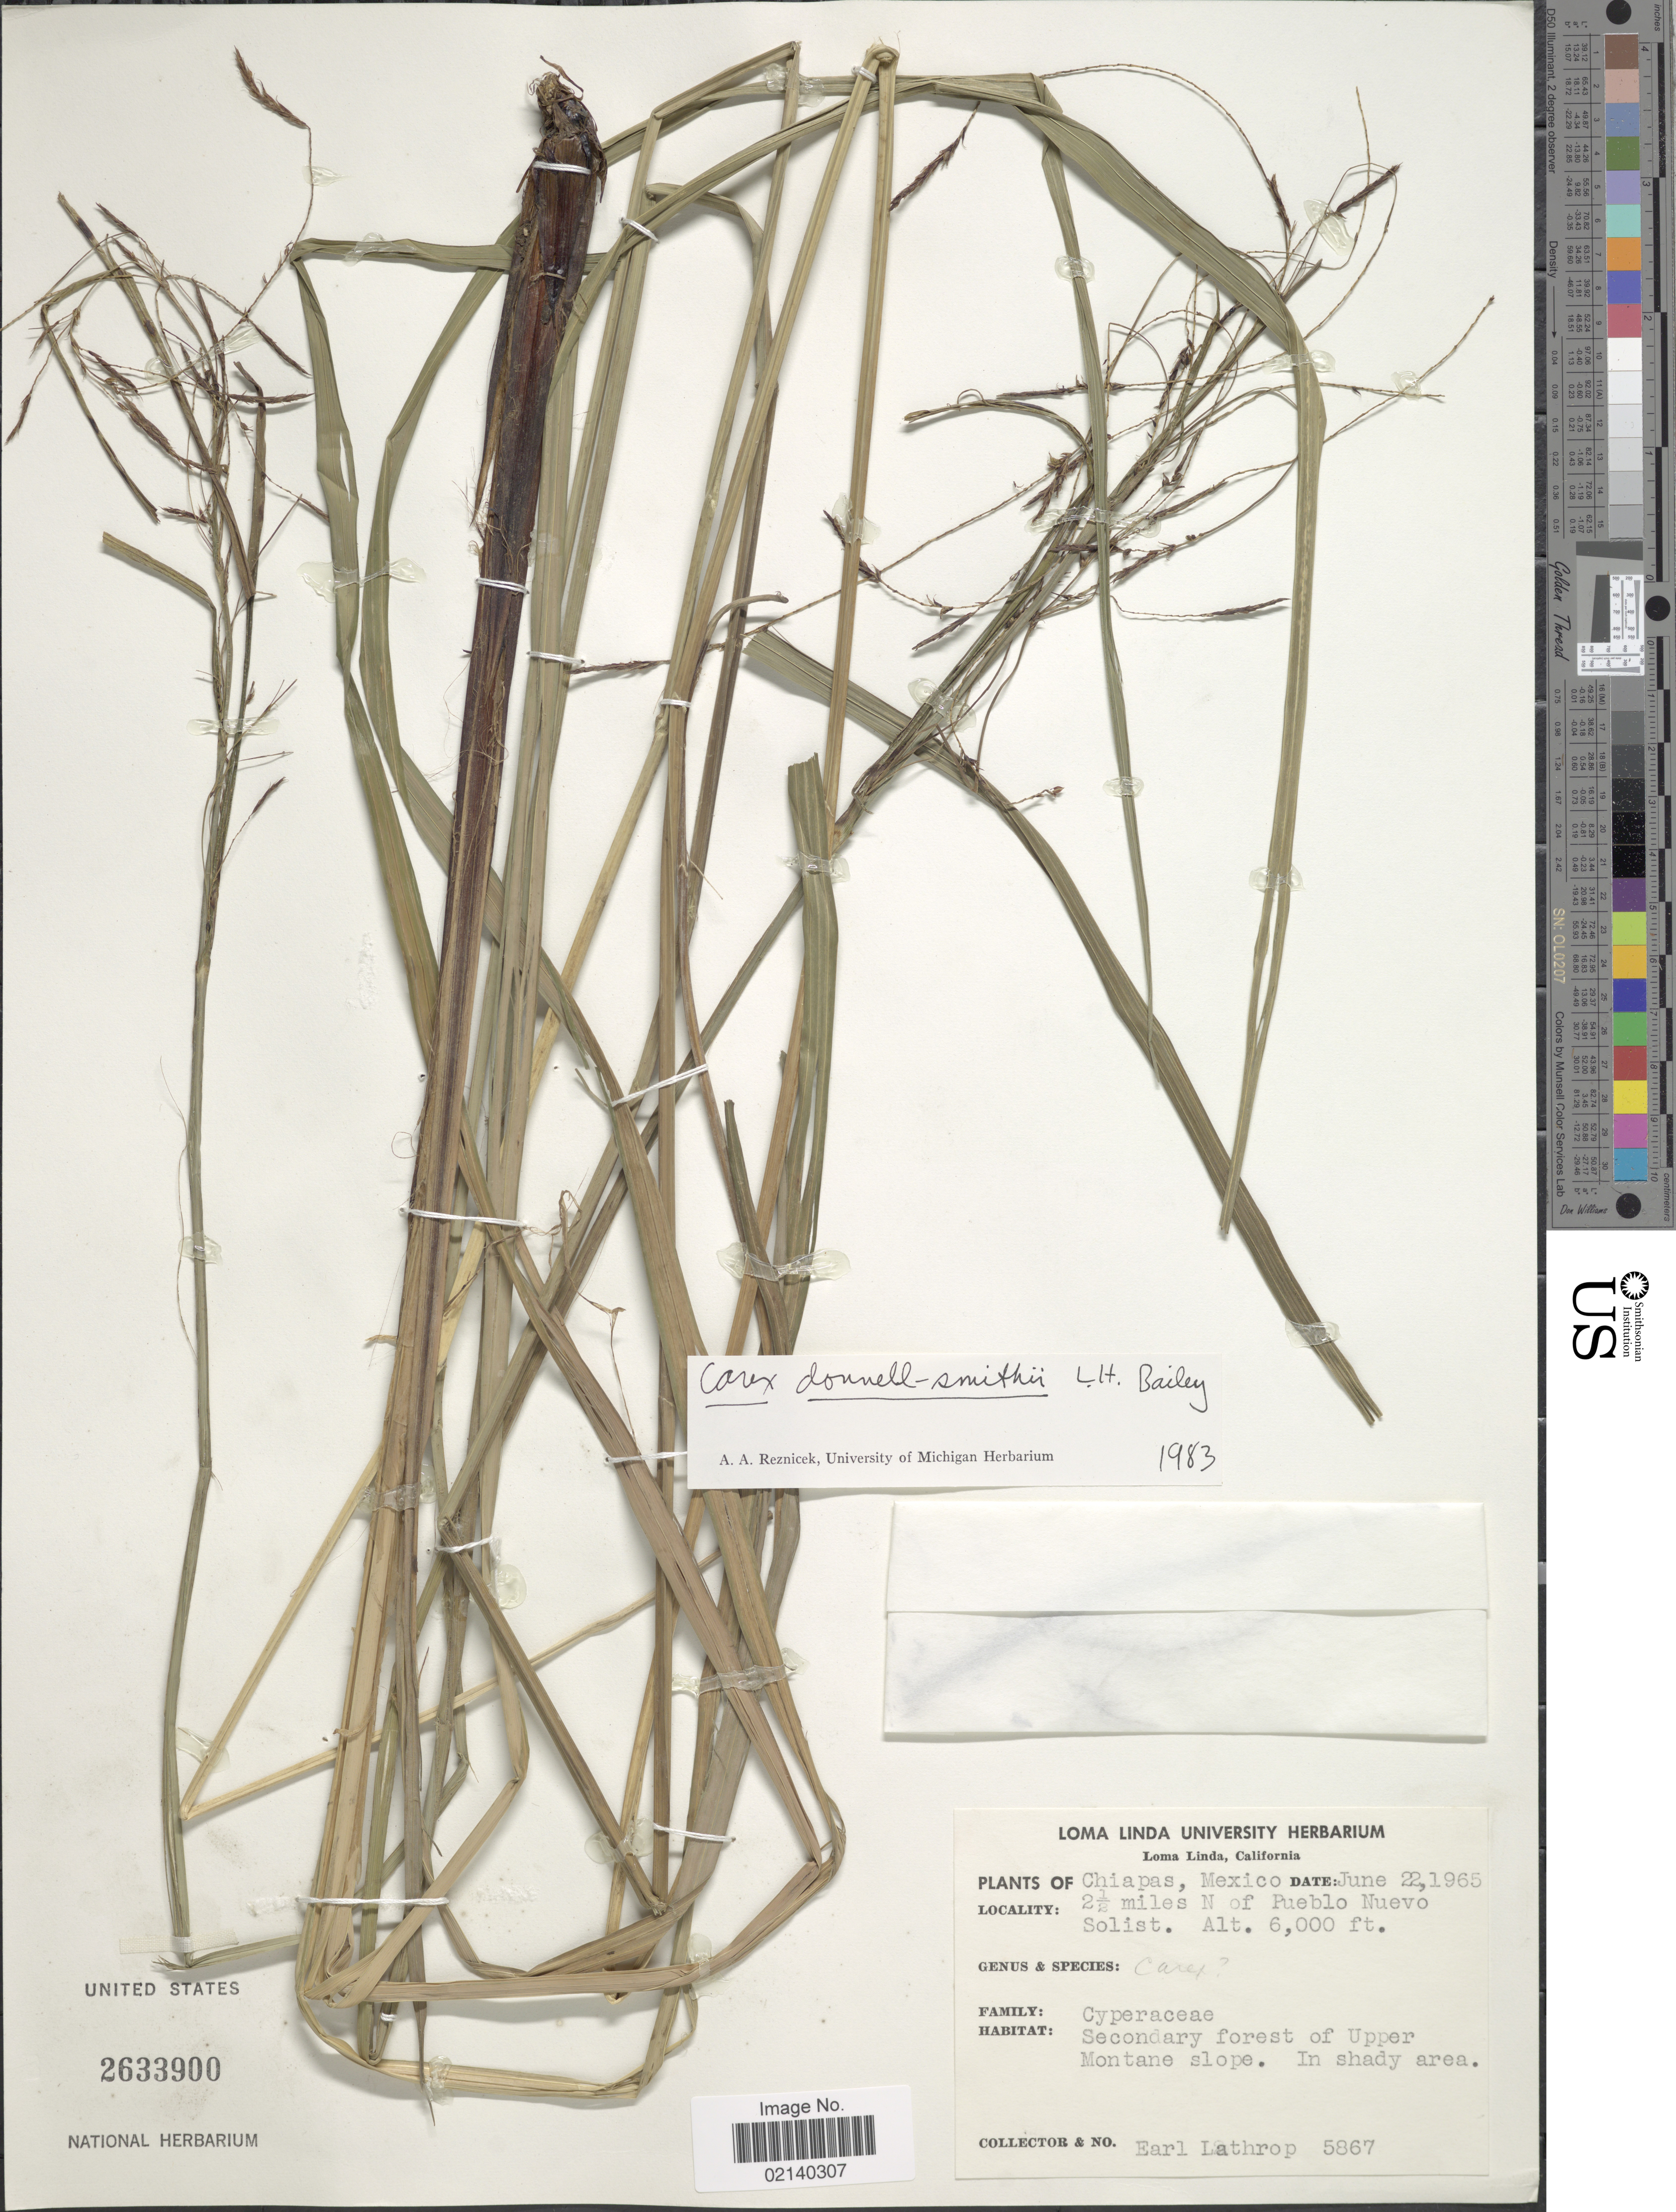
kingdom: Plantae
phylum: Tracheophyta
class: Liliopsida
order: Poales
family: Cyperaceae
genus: Carex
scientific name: Carex donnell-smithii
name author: L.H. Bailey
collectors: E. W. Lathrop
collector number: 5867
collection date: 1965-06-22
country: Mexico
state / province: Chiapas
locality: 2½ miles N of Pueblo Nuevo Solist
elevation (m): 1829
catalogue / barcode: US 2633900